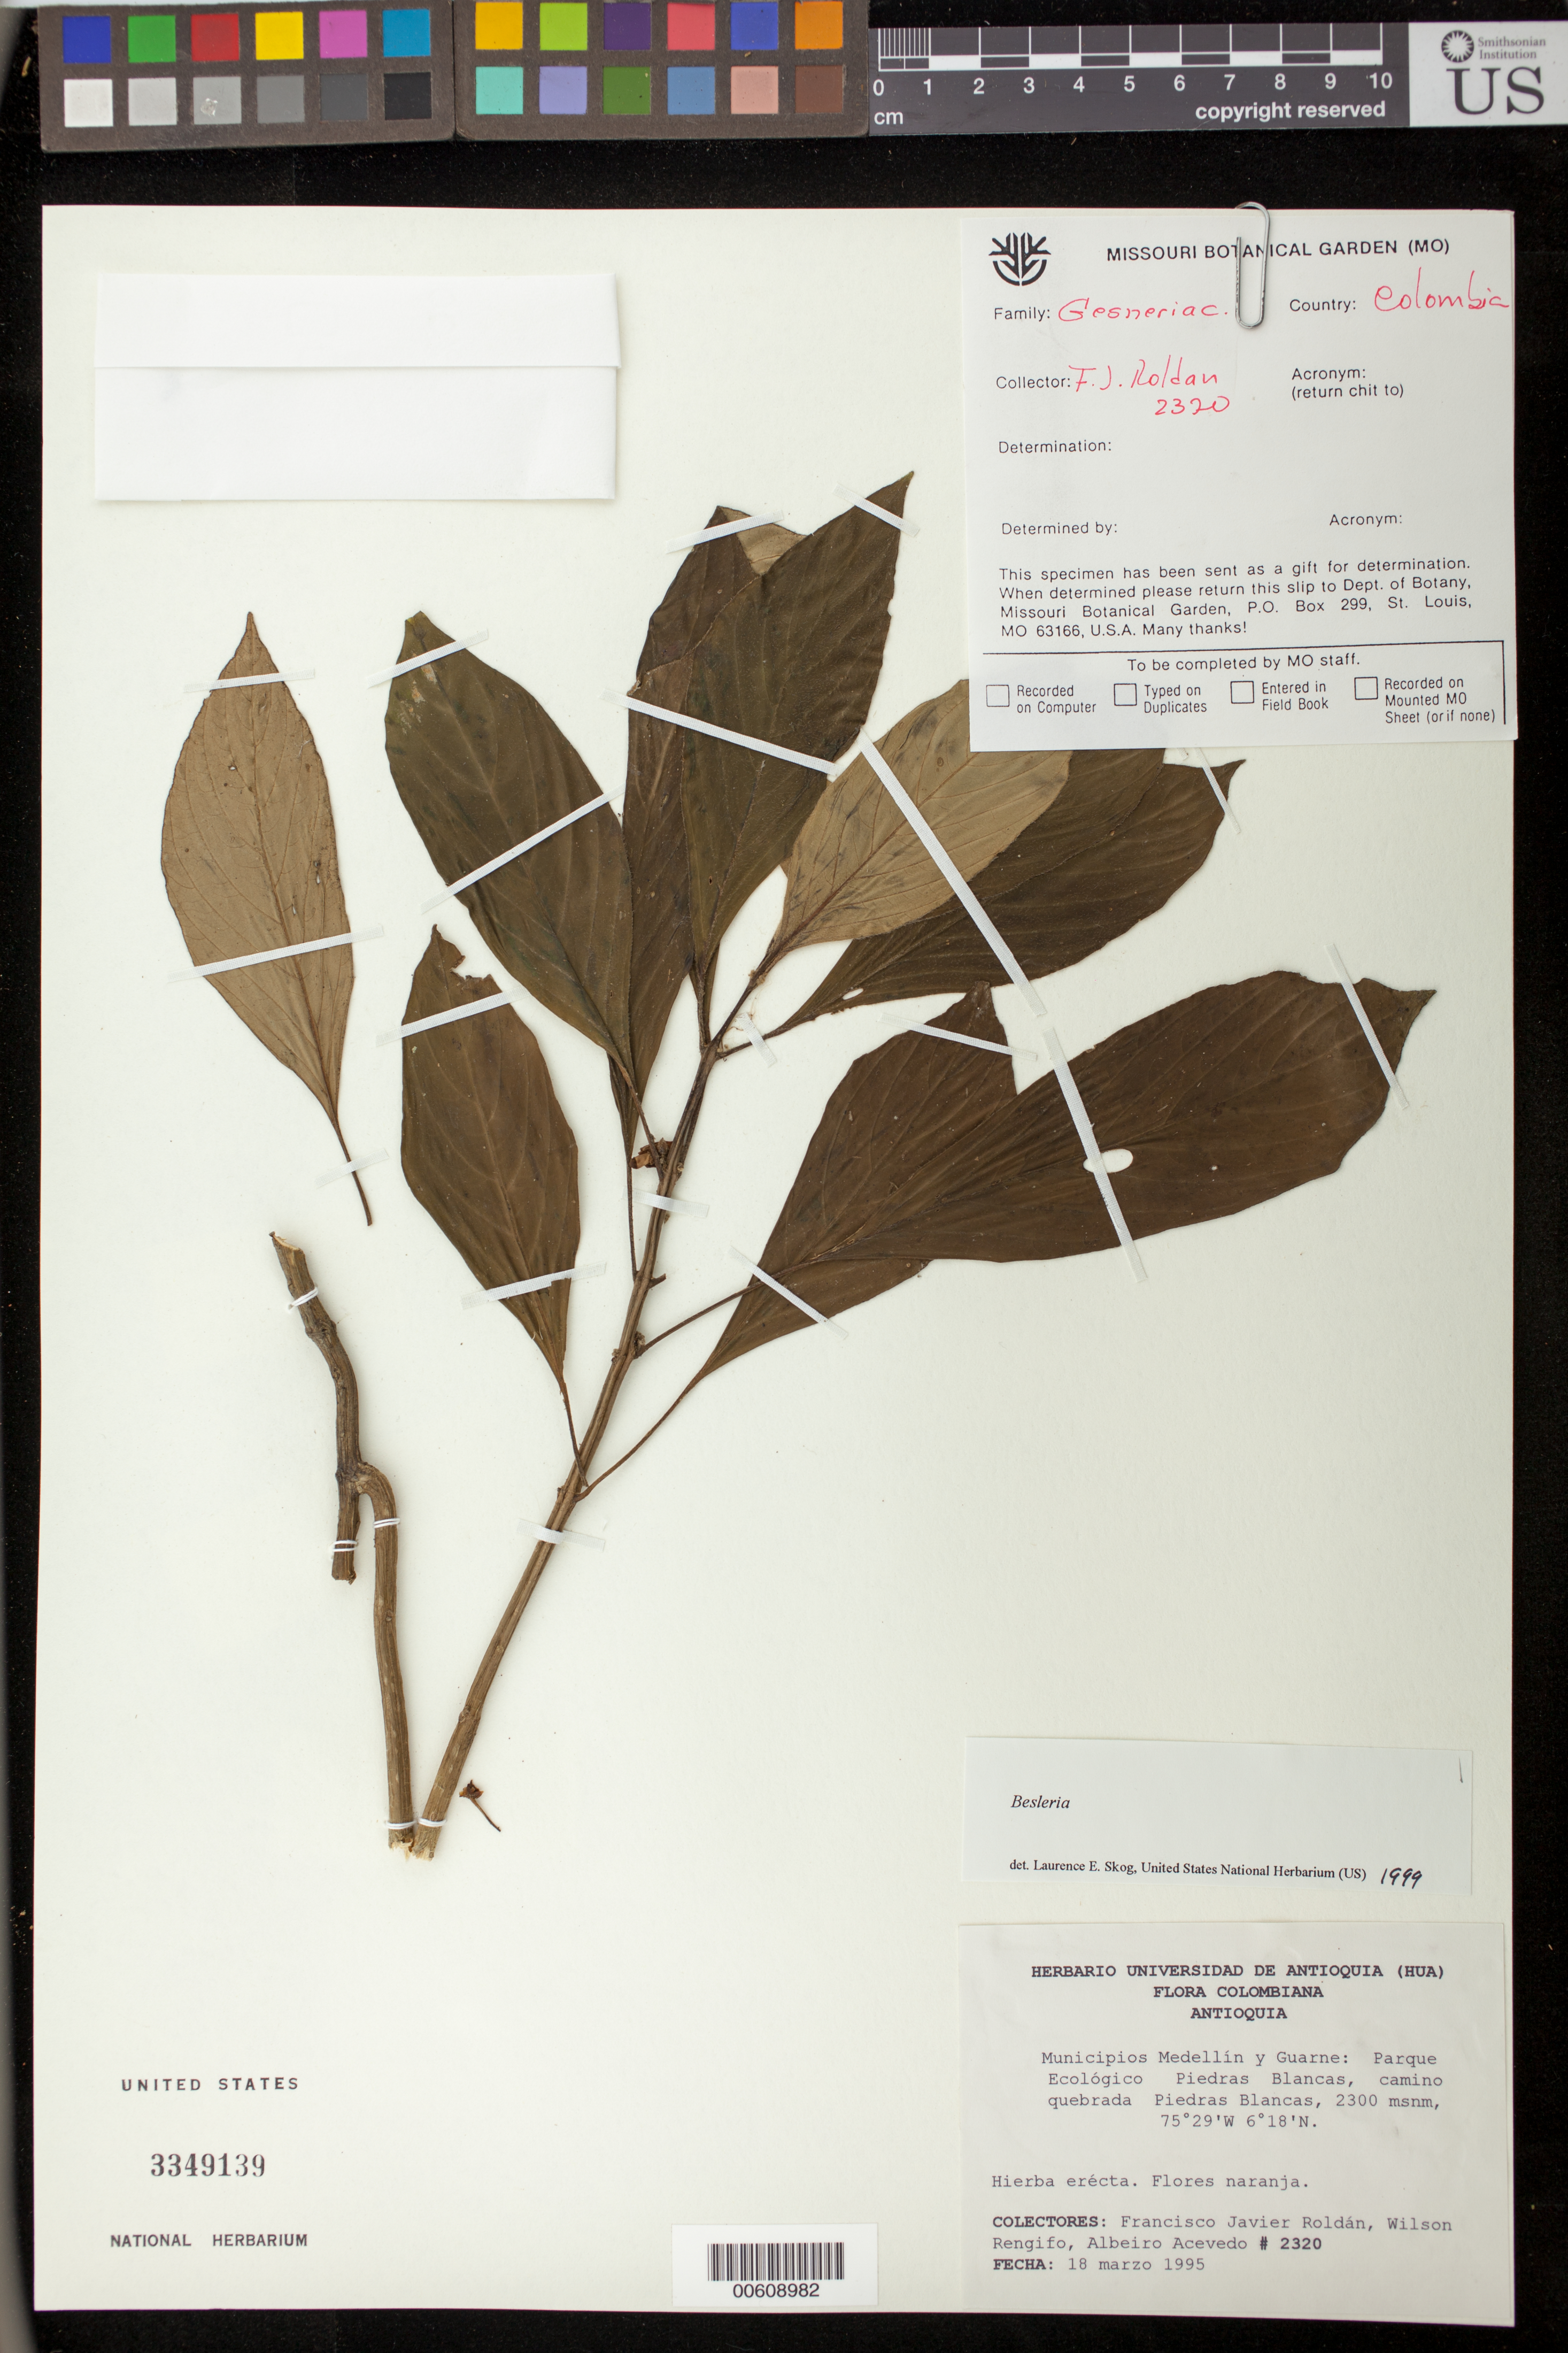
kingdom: Plantae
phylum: Tracheophyta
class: Magnoliopsida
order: Lamiales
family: Gesneriaceae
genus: Besleria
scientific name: Besleria sp.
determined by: Skog, Laurence E.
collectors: F. J. Roldán, W. Rengifo & A. Acevedo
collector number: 2320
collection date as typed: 18 Mar 1995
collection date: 1995-03-18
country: Colombia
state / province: Antioquia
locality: Municipios Medellín y Guarne: Parque Ecológica Piedras Blancas, camino quebrada Piedras Blancas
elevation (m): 2300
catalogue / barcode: US 3349139